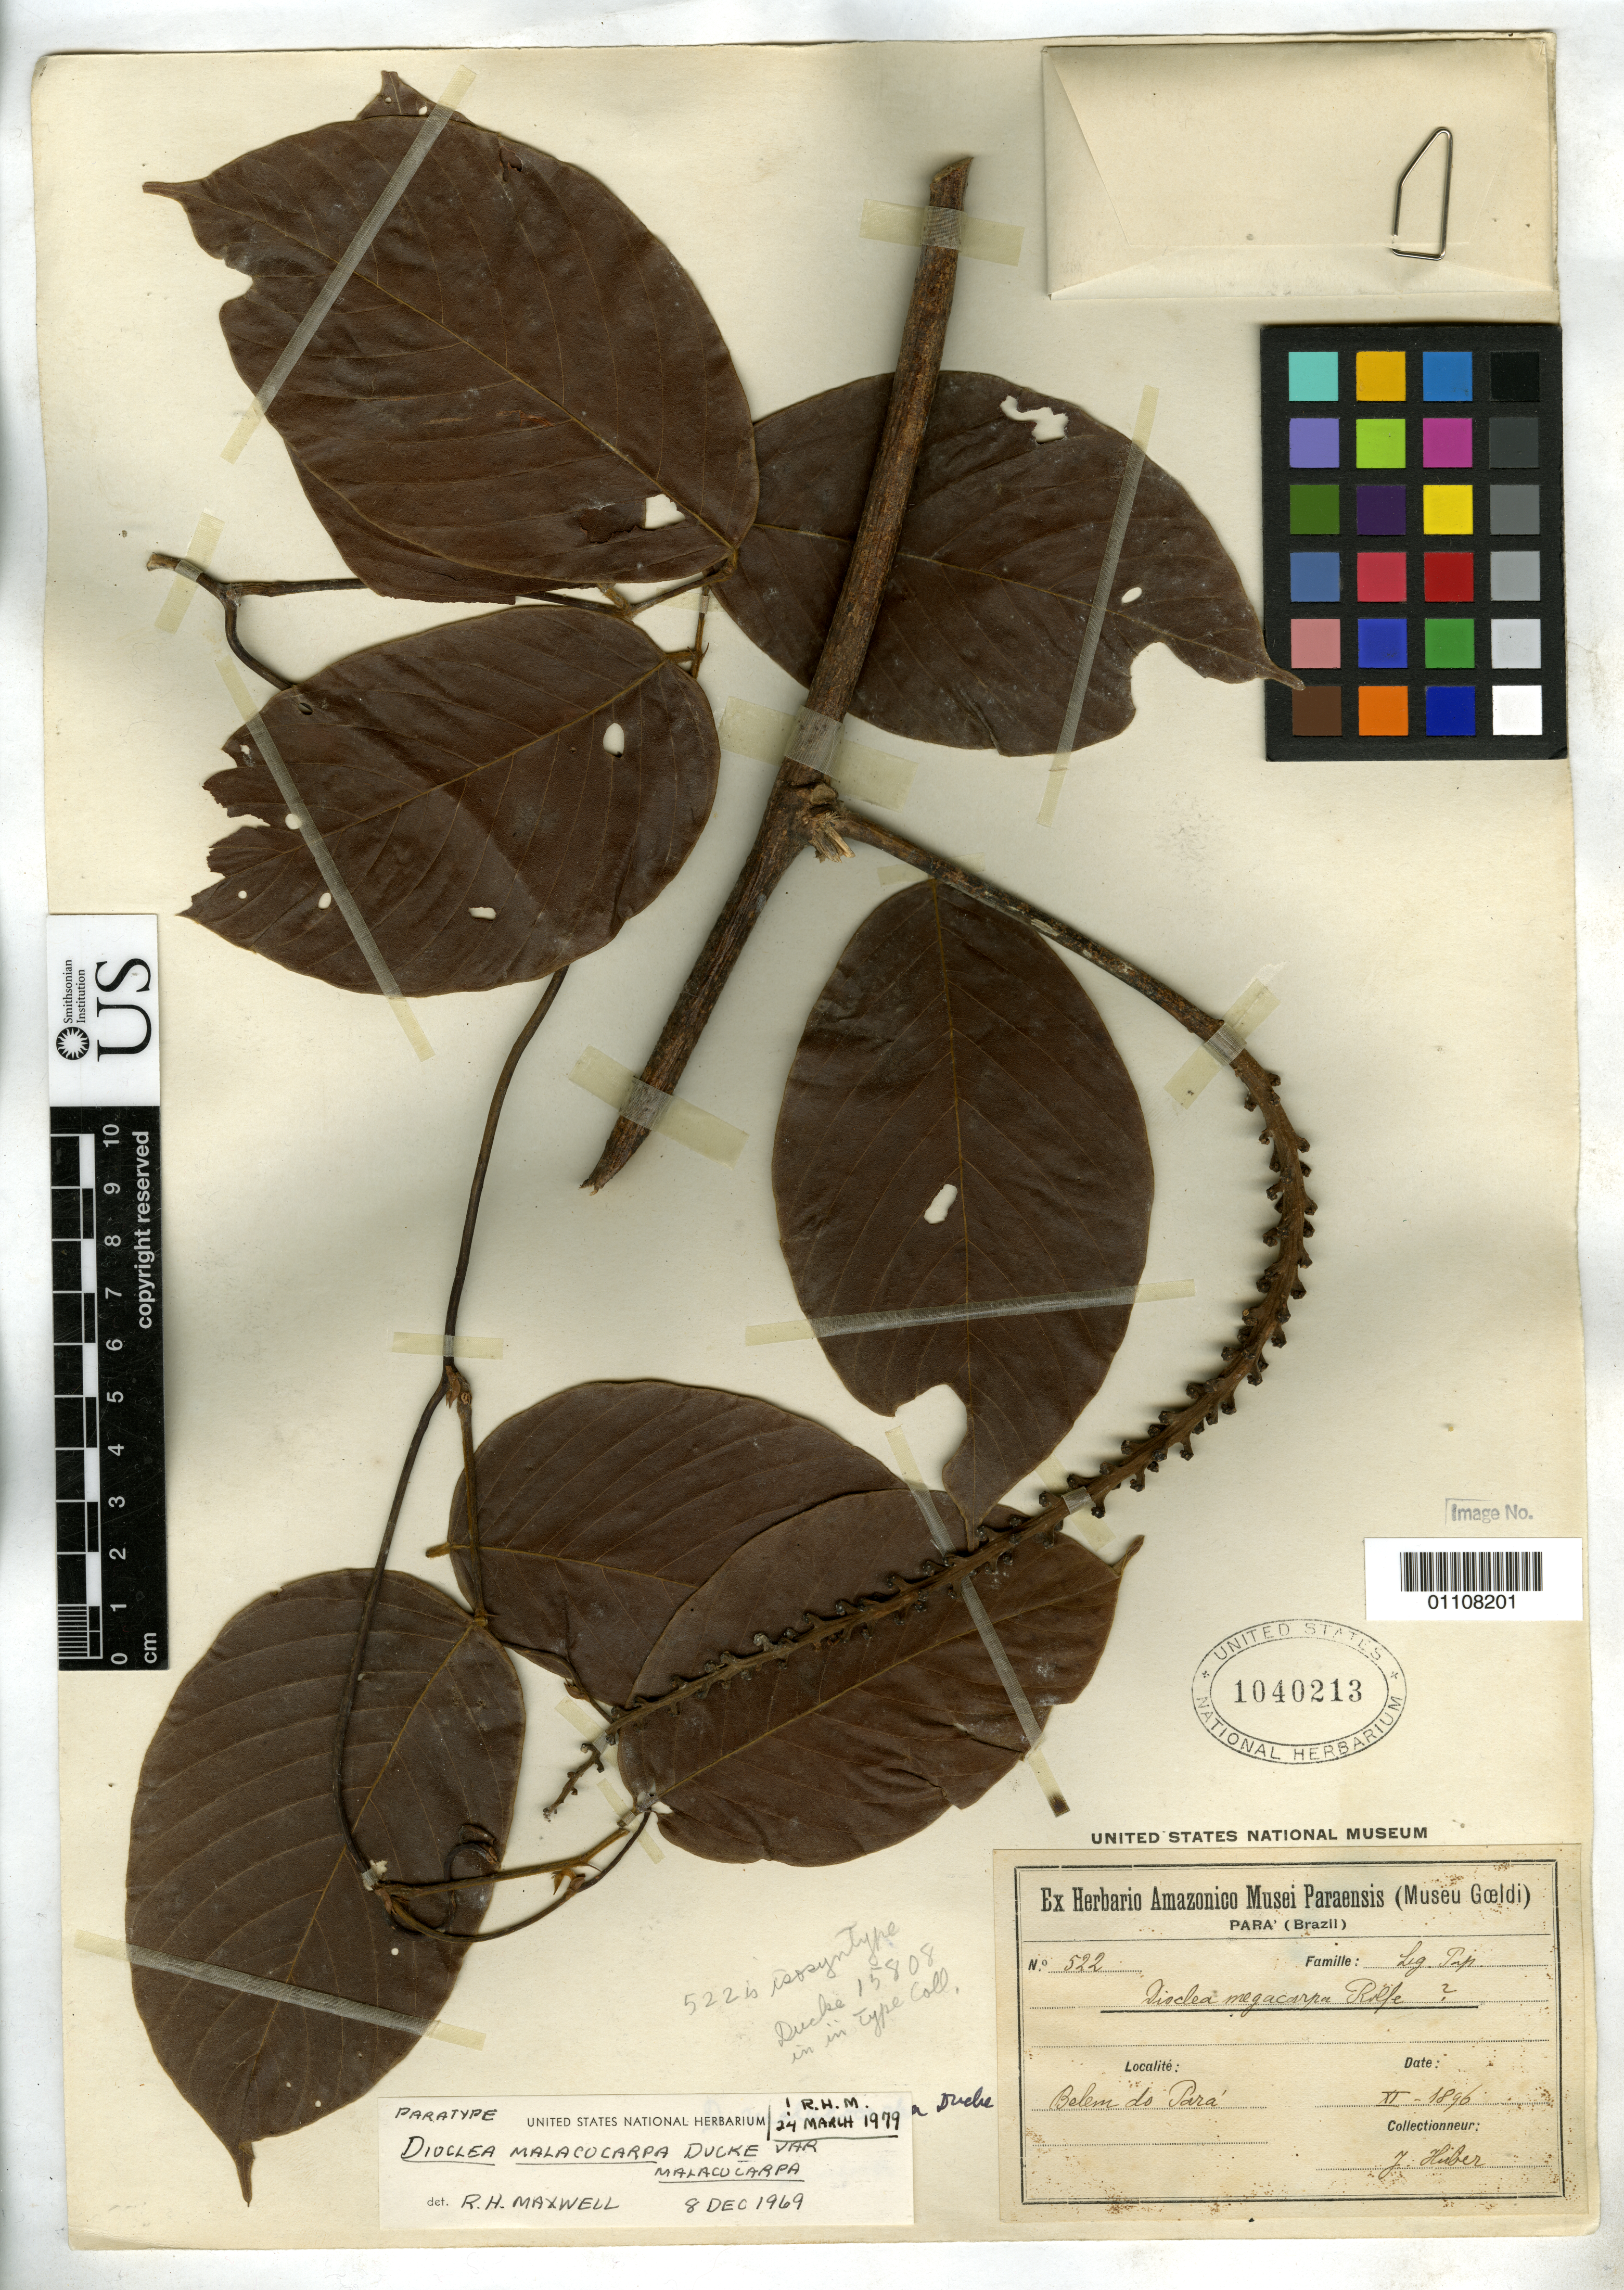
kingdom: Plantae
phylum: Tracheophyta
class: Magnoliopsida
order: Fabales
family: Fabaceae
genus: Dioclea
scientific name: Dioclea malacocarpa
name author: Ducke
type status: Syntype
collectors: J. Huber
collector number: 522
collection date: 1896-11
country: Brazil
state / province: Pará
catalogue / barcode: US 1040213